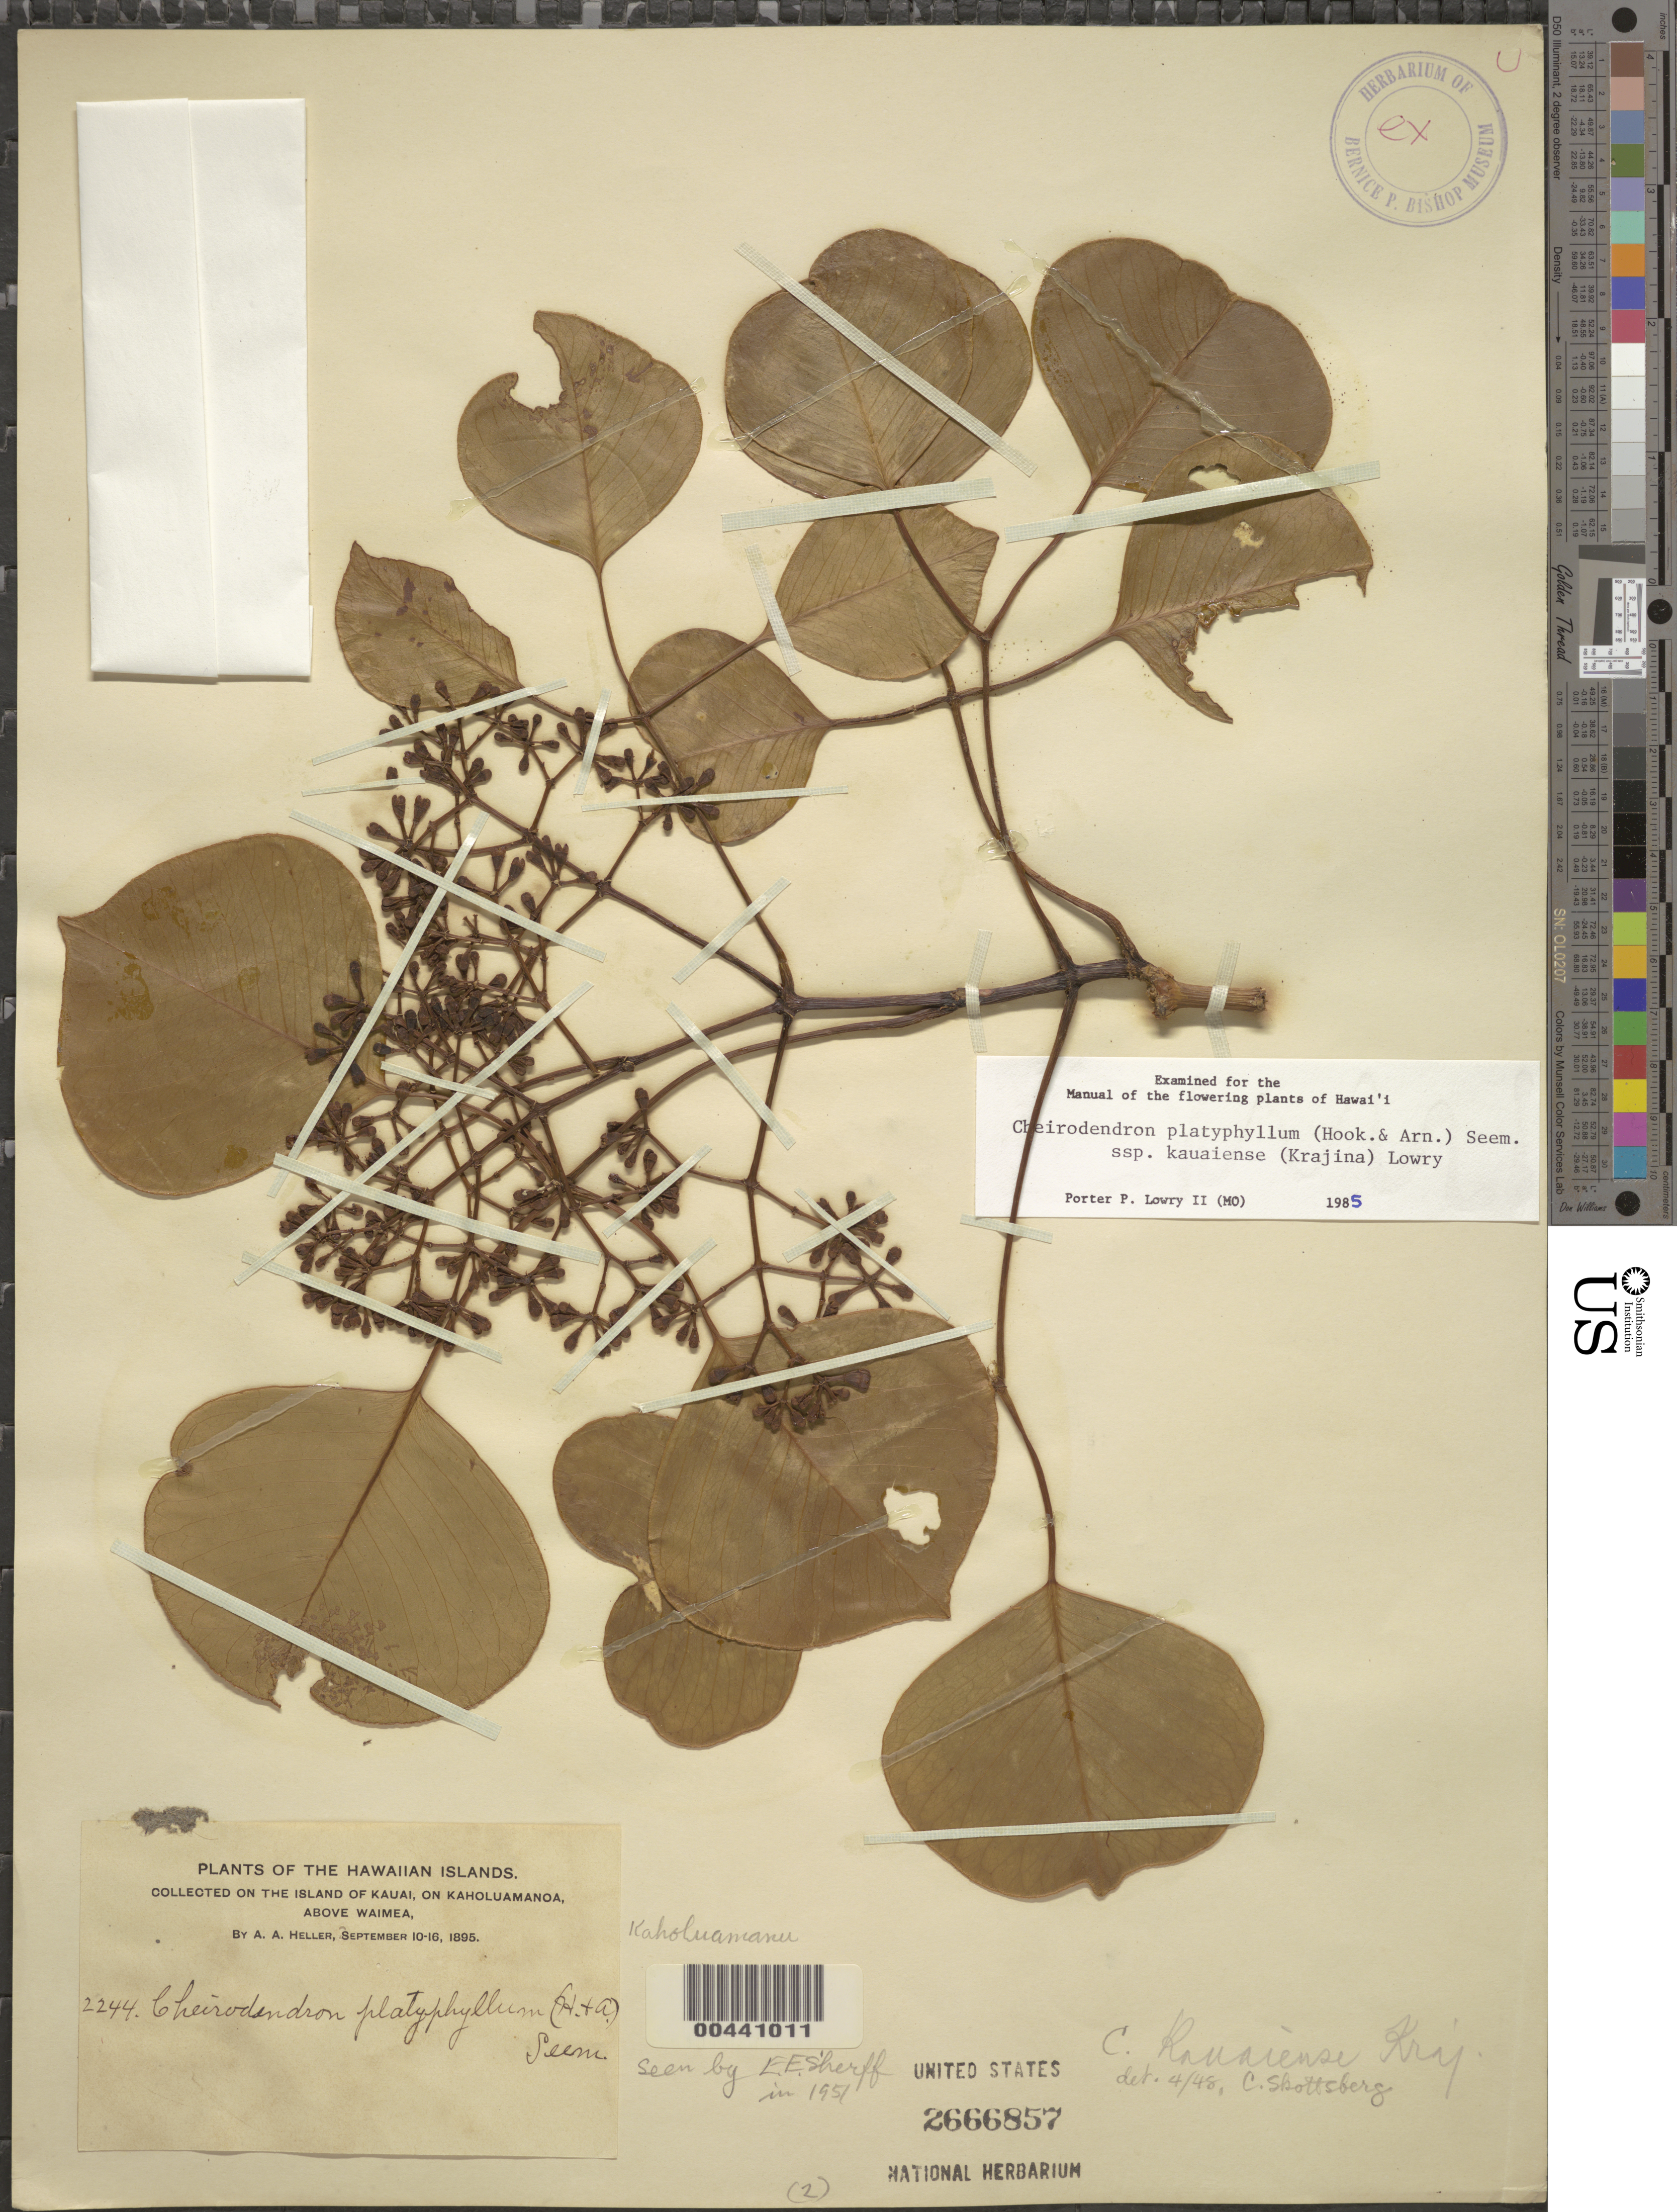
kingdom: Plantae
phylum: Tracheophyta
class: Magnoliopsida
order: Apiales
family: Araliaceae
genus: Cheirodendron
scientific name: Cheirodendron platyphyllum subsp. kauaiense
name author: (Krajina) Lowry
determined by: Lowry, P. P., (MO), Missouri Botanical Garden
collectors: A. A. Heller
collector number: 2244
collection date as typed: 10 Sep 1895 to 16 Sep 1895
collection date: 1895-09-10/1895-09-16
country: United States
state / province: Hawaii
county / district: Kauai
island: Kaua'i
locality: On Kaholuamanoa, above Waimea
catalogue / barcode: US 2666857